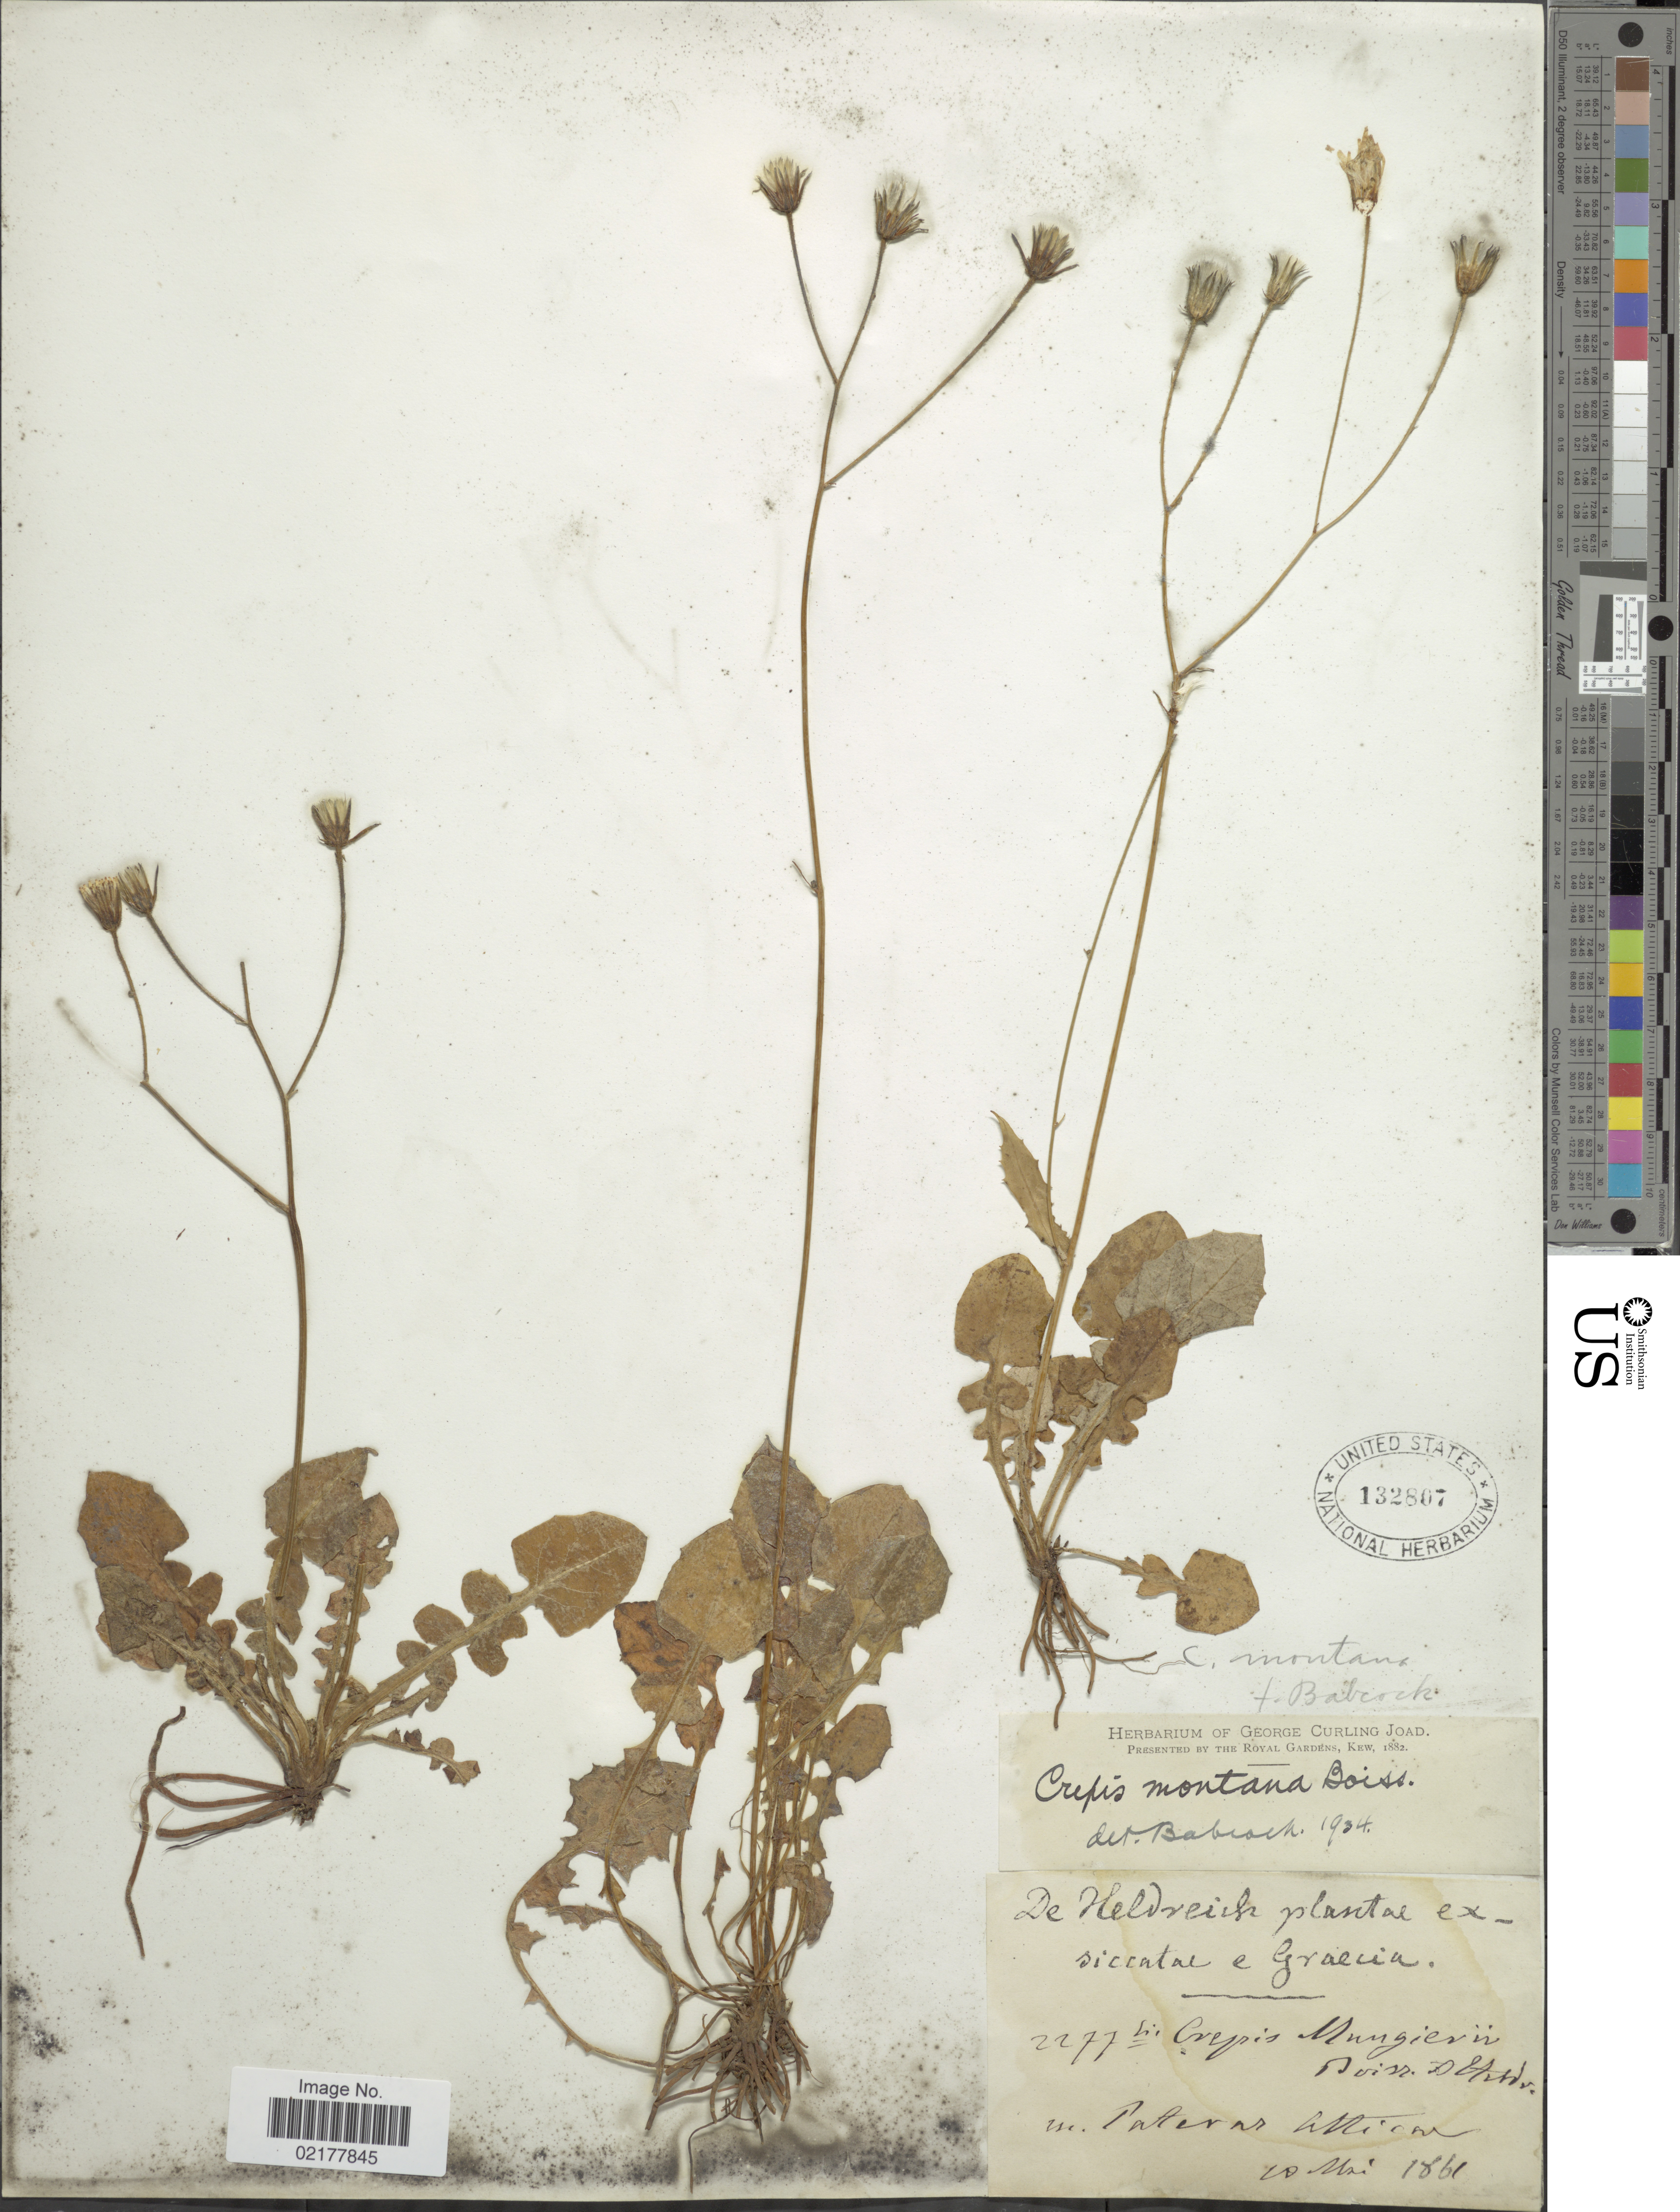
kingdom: Plantae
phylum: Tracheophyta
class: Magnoliopsida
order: Asterales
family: Asteraceae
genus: Crepis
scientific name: Crepis fraasii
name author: Sch. Bip.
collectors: -. De Heldreich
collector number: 2277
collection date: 1861-05-10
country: Greece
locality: Graecia. in Pateras Attica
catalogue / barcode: US 132807